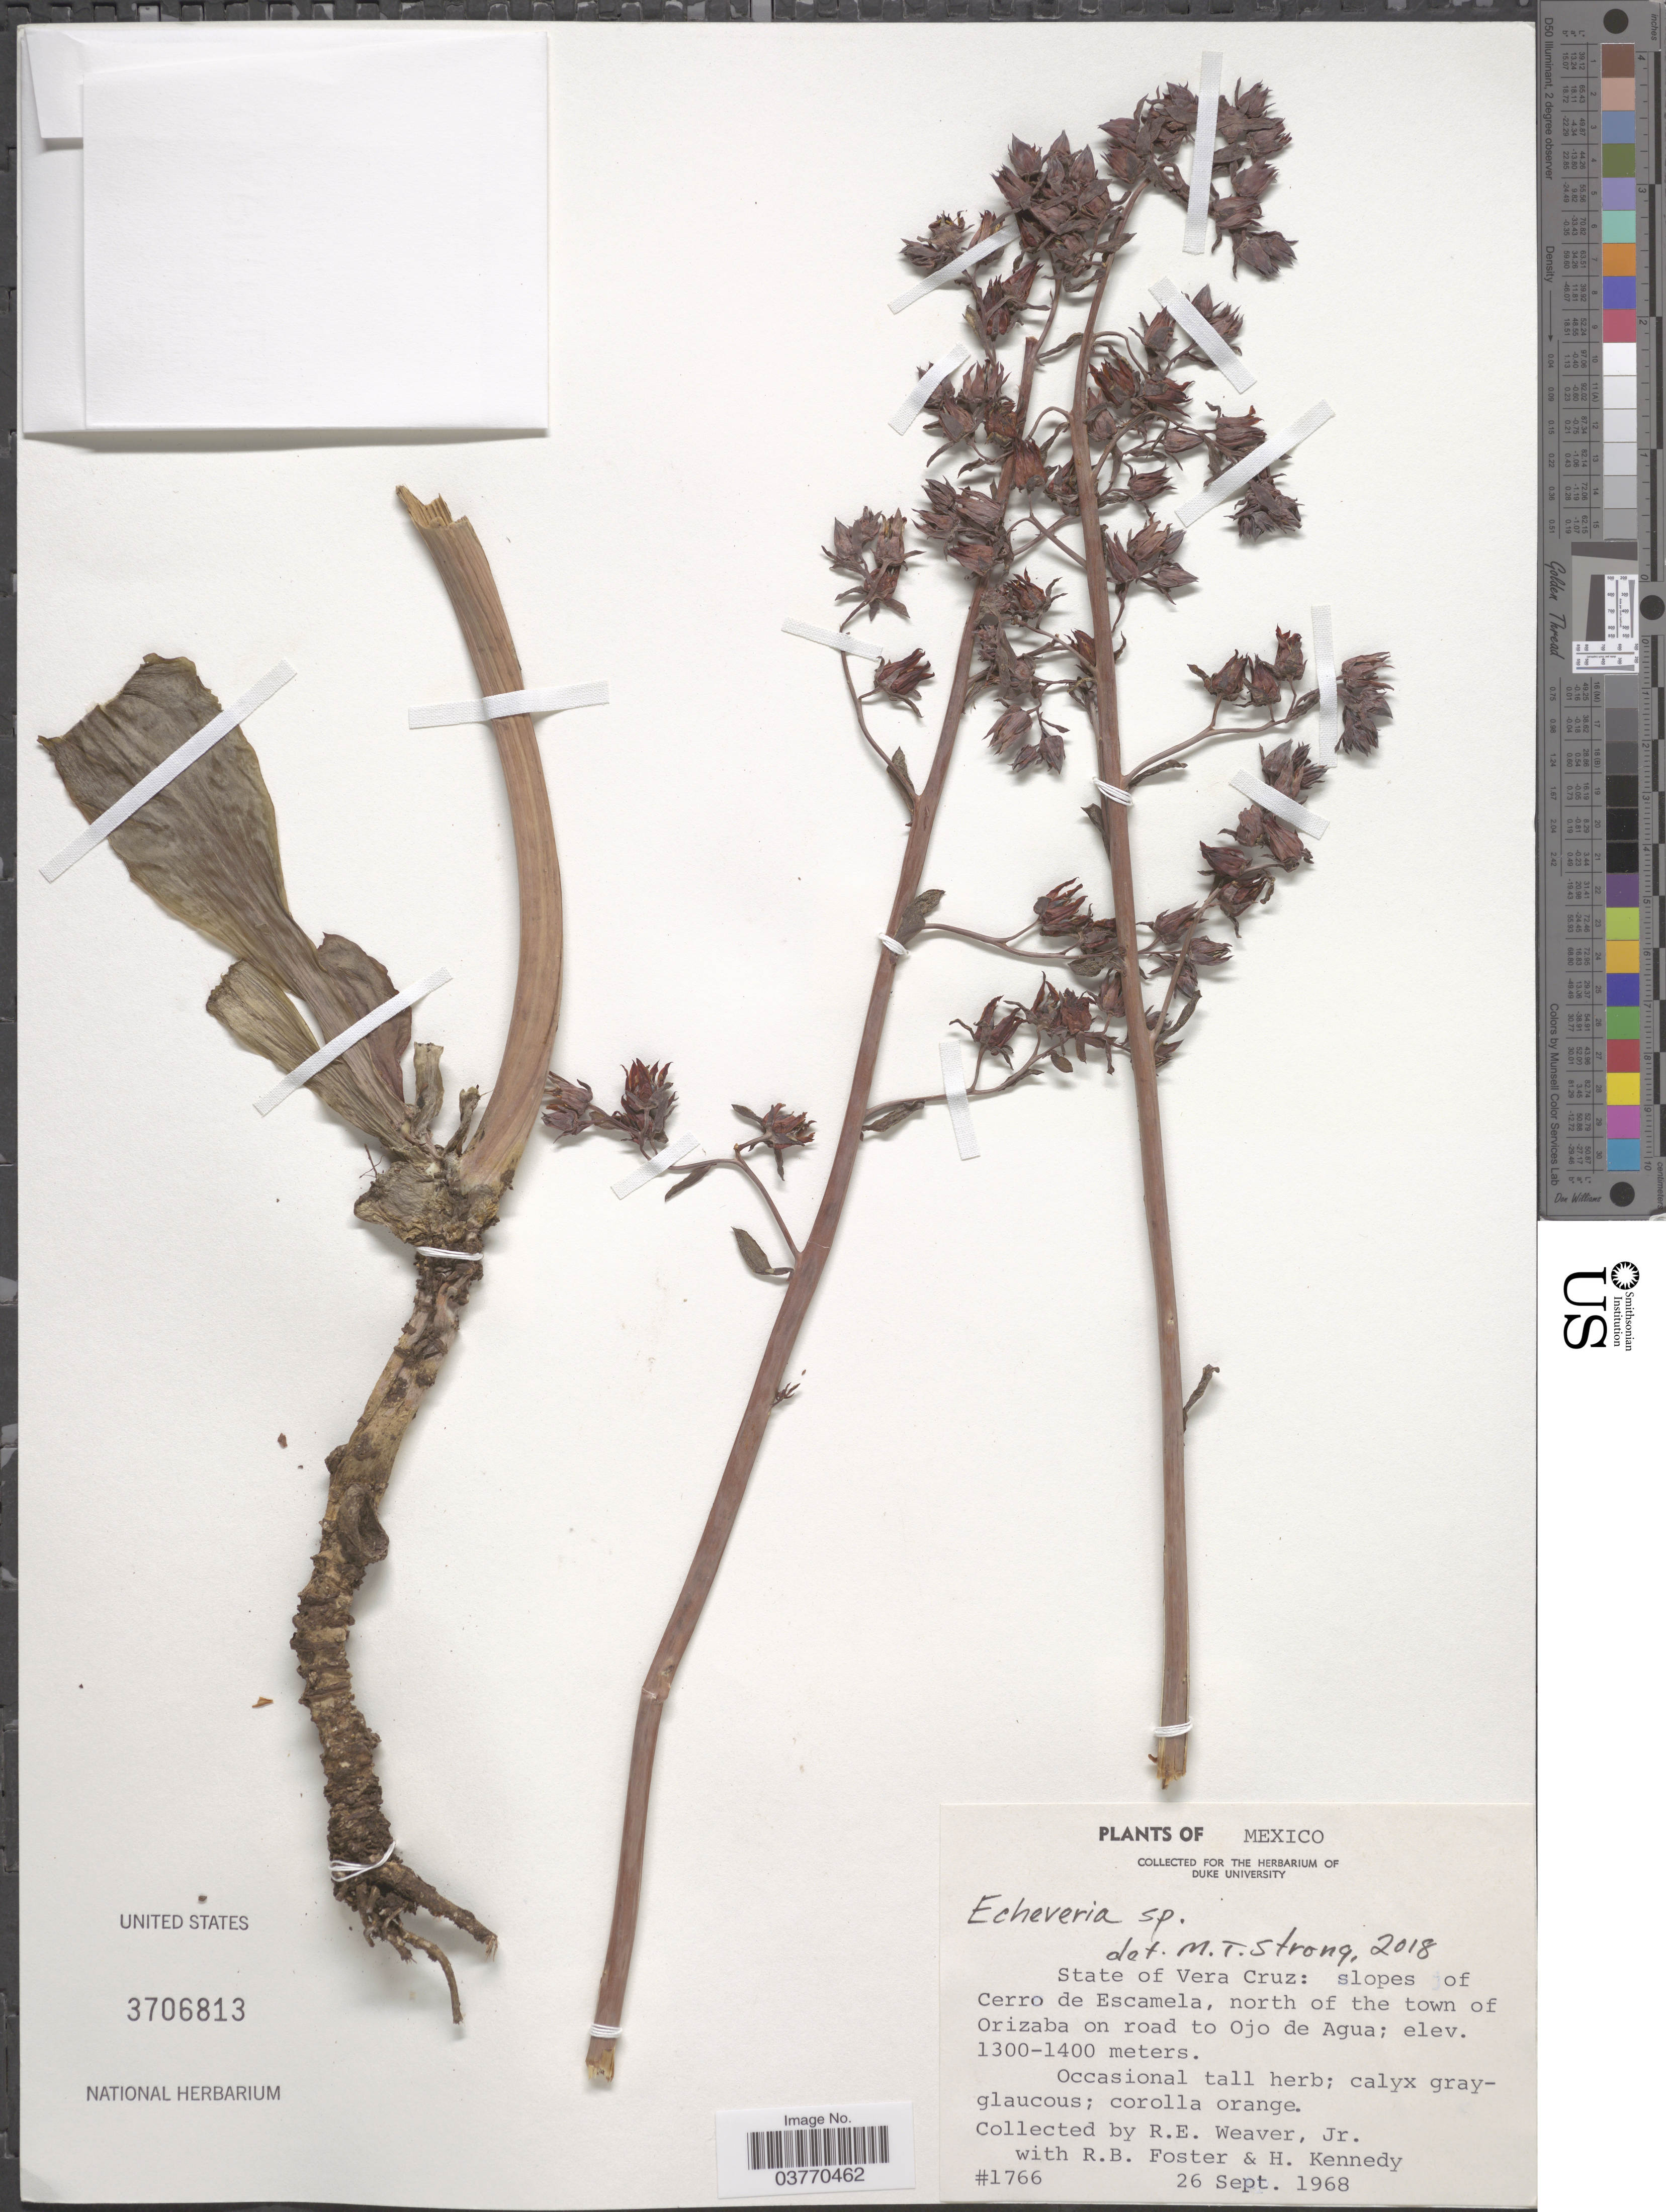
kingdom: Plantae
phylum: Tracheophyta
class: Magnoliopsida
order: Saxifragales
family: Crassulaceae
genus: Echeveria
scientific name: Echeveria sp.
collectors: R. Weaver Jr., R. B. Foster & H. Kennedy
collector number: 1766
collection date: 1968-09-26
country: Mexico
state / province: Veracruz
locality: State of Vera Cruz: slopes of Cerro de Escamela, north of the town of Orizaba on the road to Ojo de Agua.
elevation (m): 1300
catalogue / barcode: US 3706813